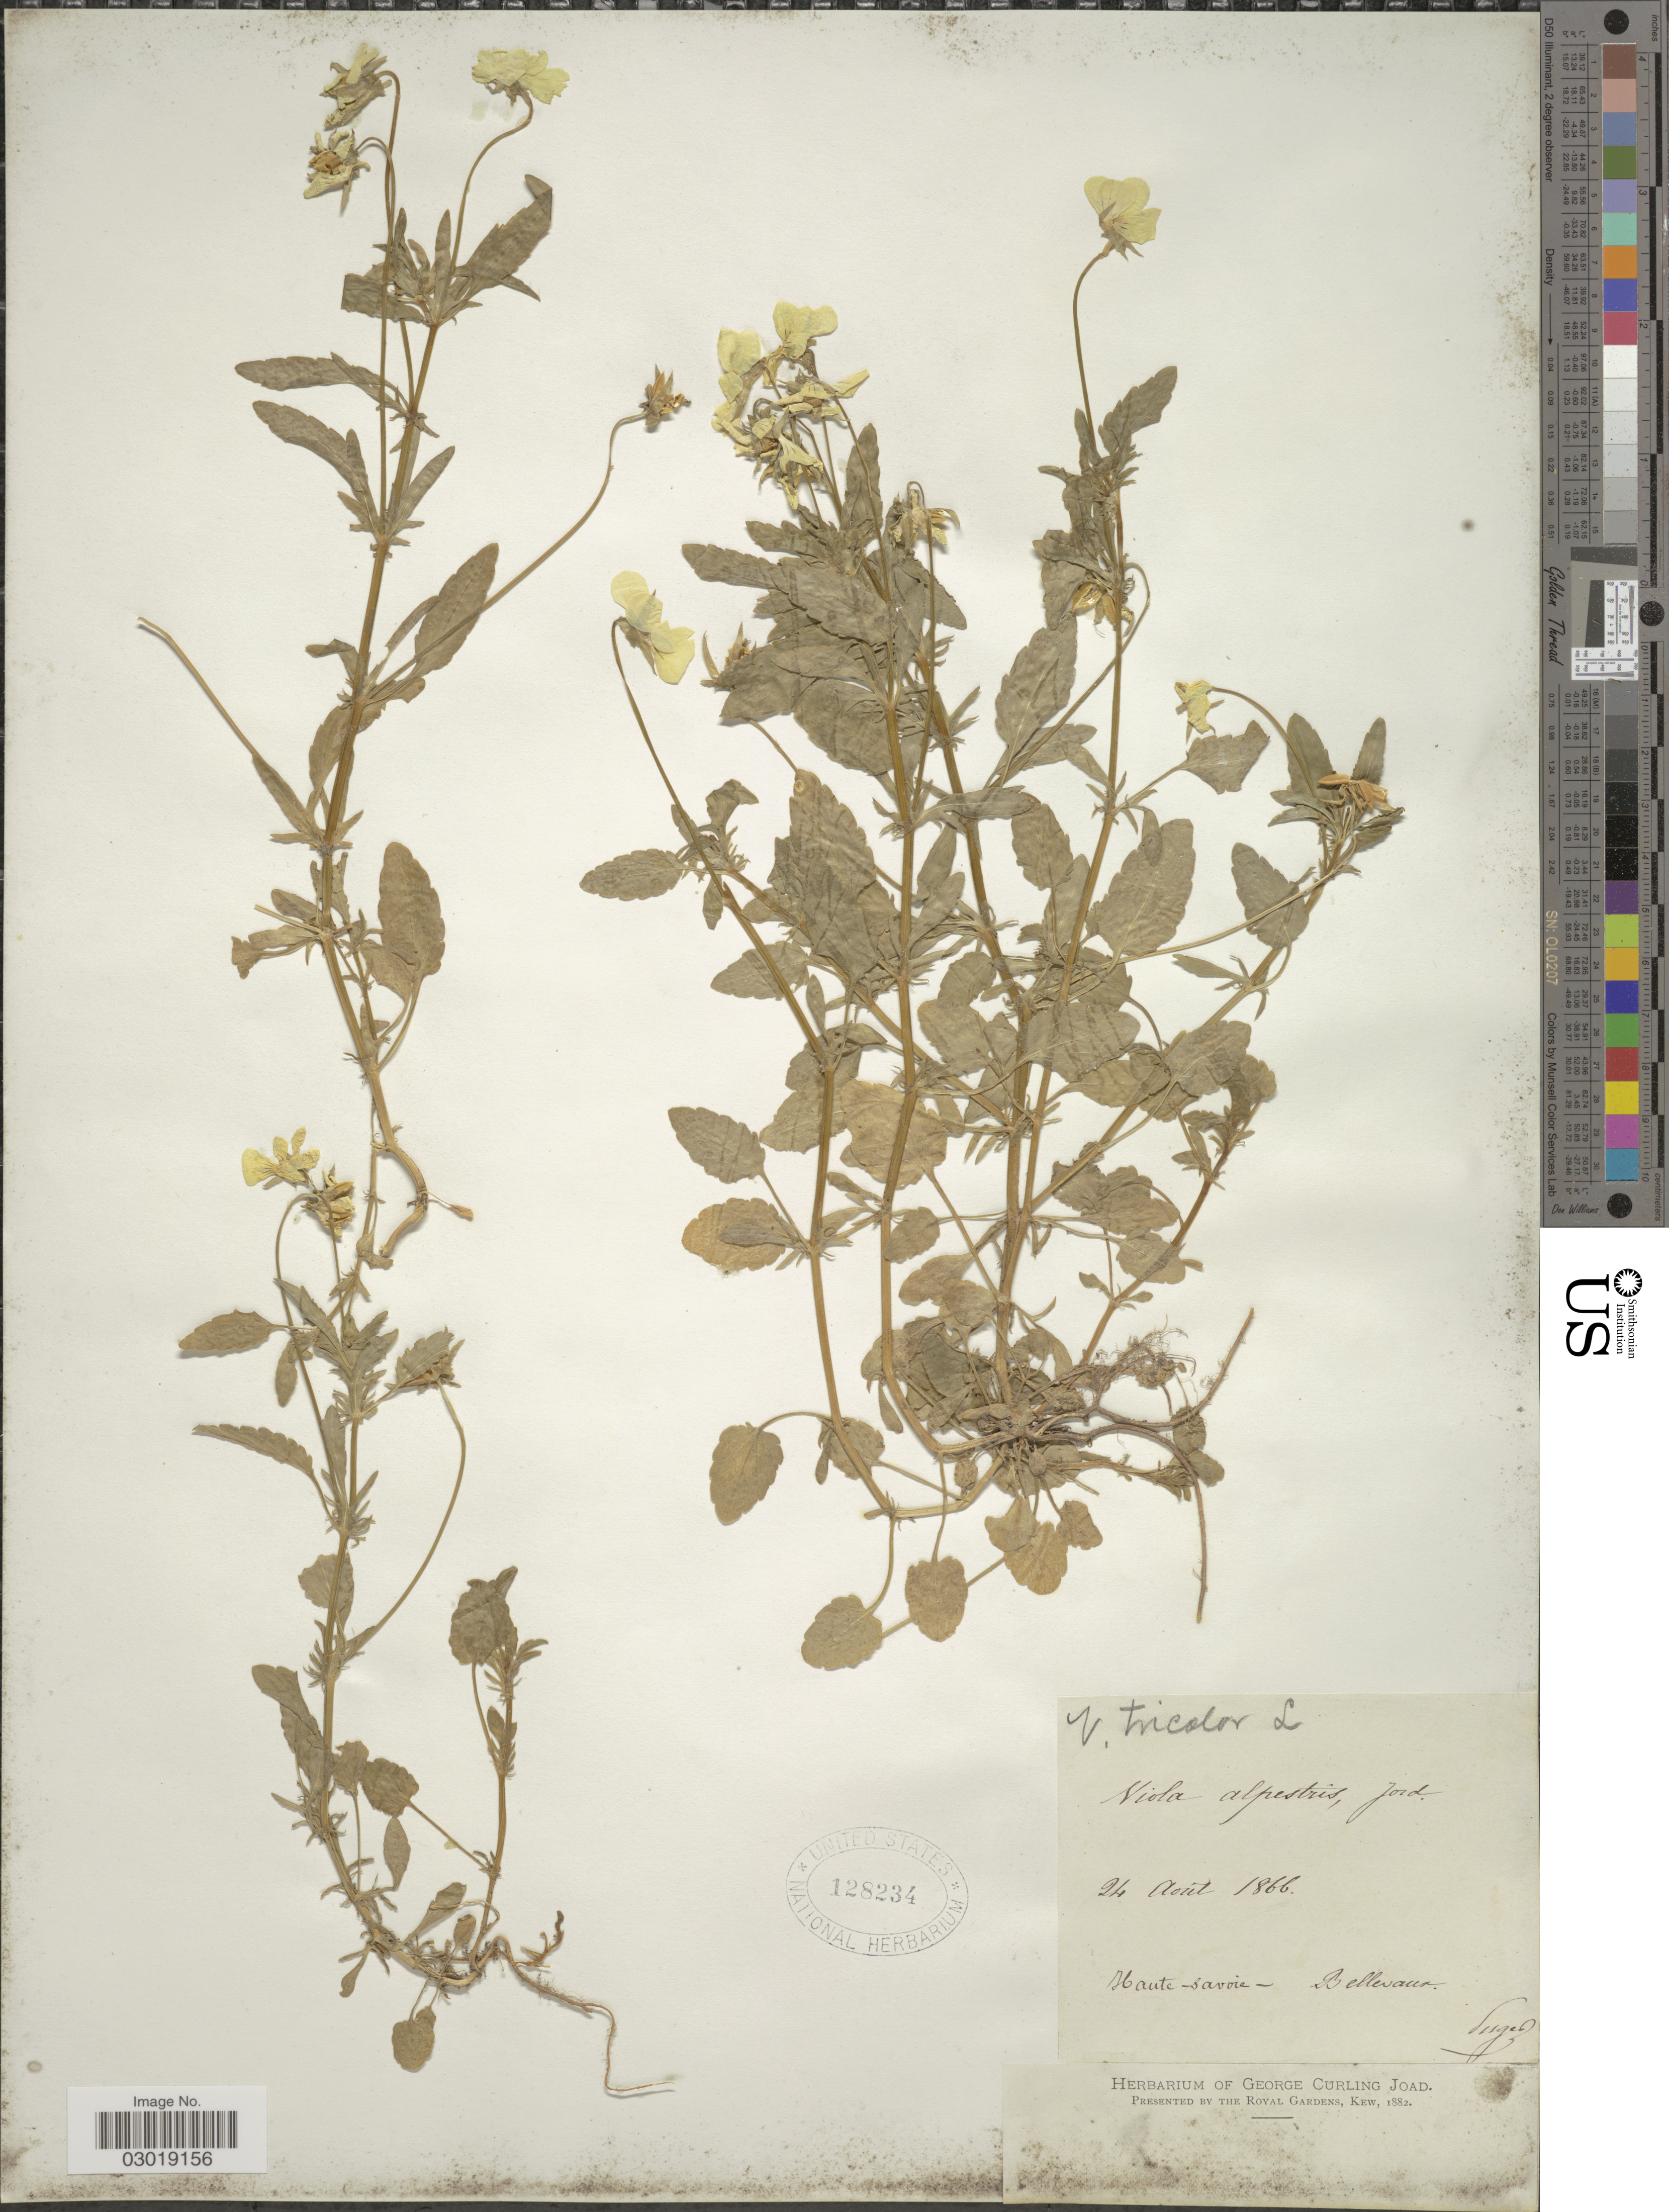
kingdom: Plantae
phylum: Tracheophyta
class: Magnoliopsida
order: Malpighiales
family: Violaceae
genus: Viola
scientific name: Viola tricolor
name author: L.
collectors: -. Puget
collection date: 1866-08-24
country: France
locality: Haute-Savoie - Bellevaux.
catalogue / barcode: US 128234